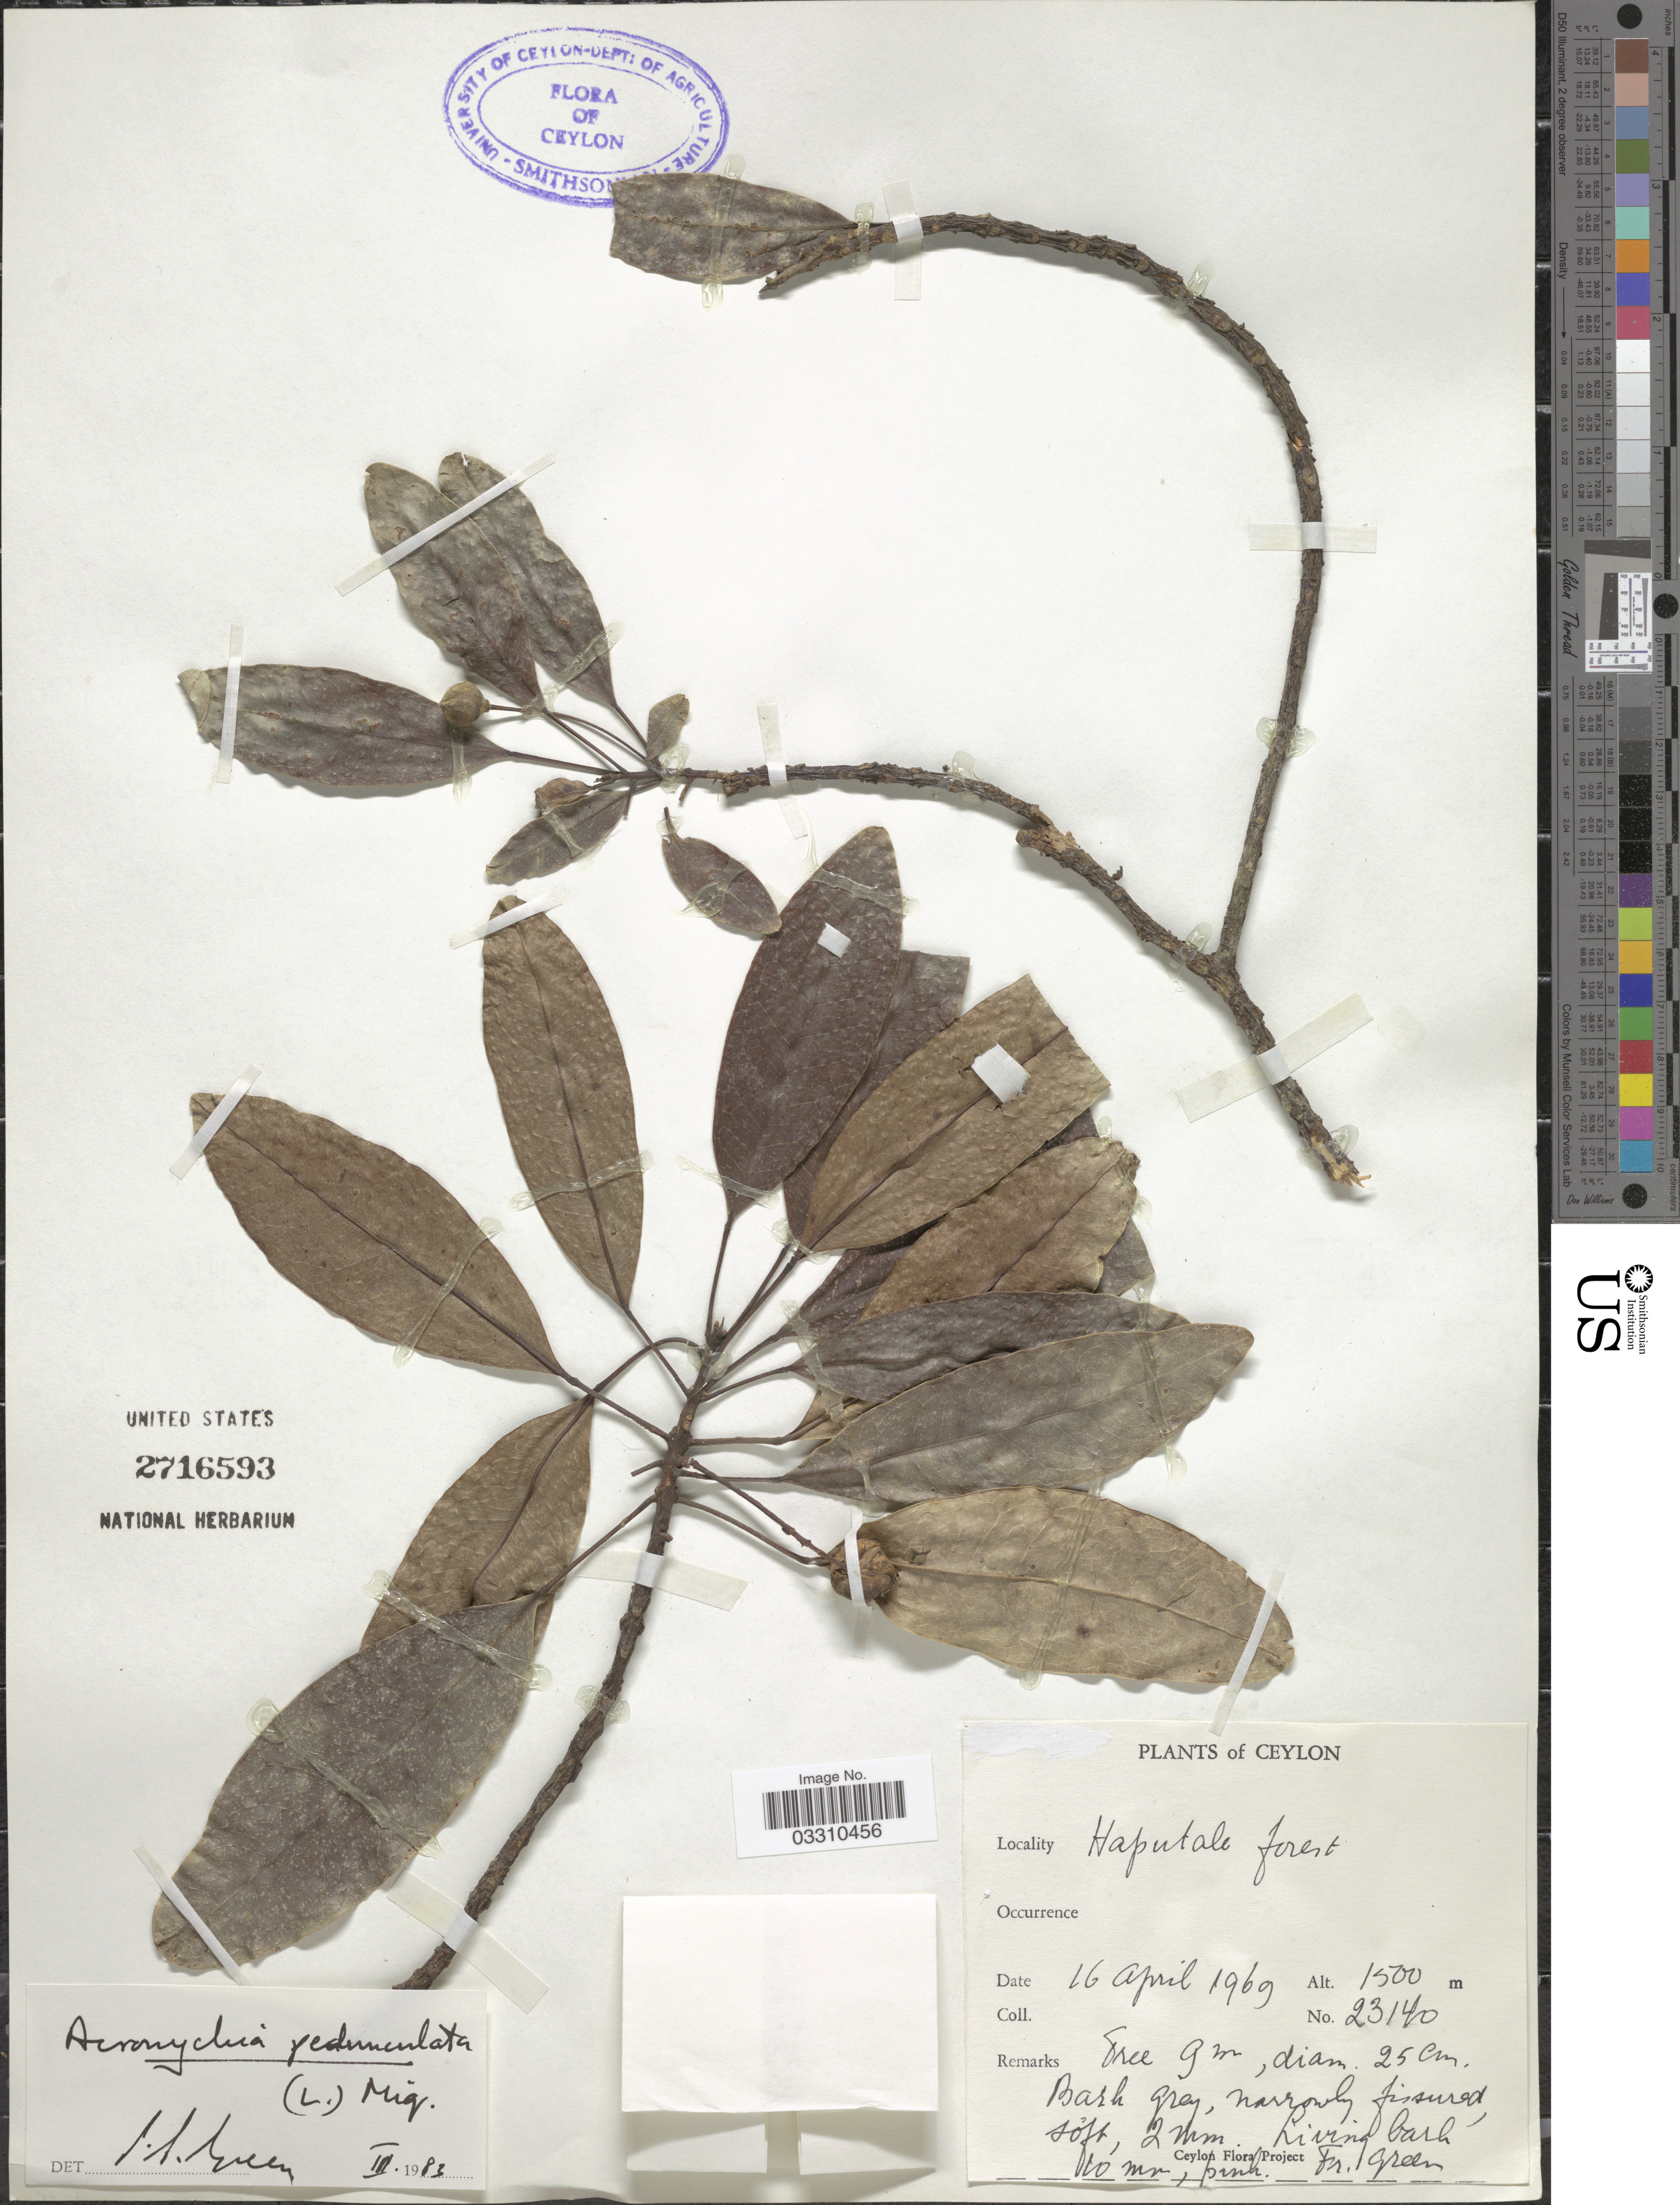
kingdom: Plantae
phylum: Tracheophyta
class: Magnoliopsida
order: Sapindales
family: Rutaceae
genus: Acronychia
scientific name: Acronychia pedunculata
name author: (L.) Miq.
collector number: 23140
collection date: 1969-04-16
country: Sri Lanka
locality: Ceylon, Haputale forest.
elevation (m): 1500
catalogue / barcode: US 2716593